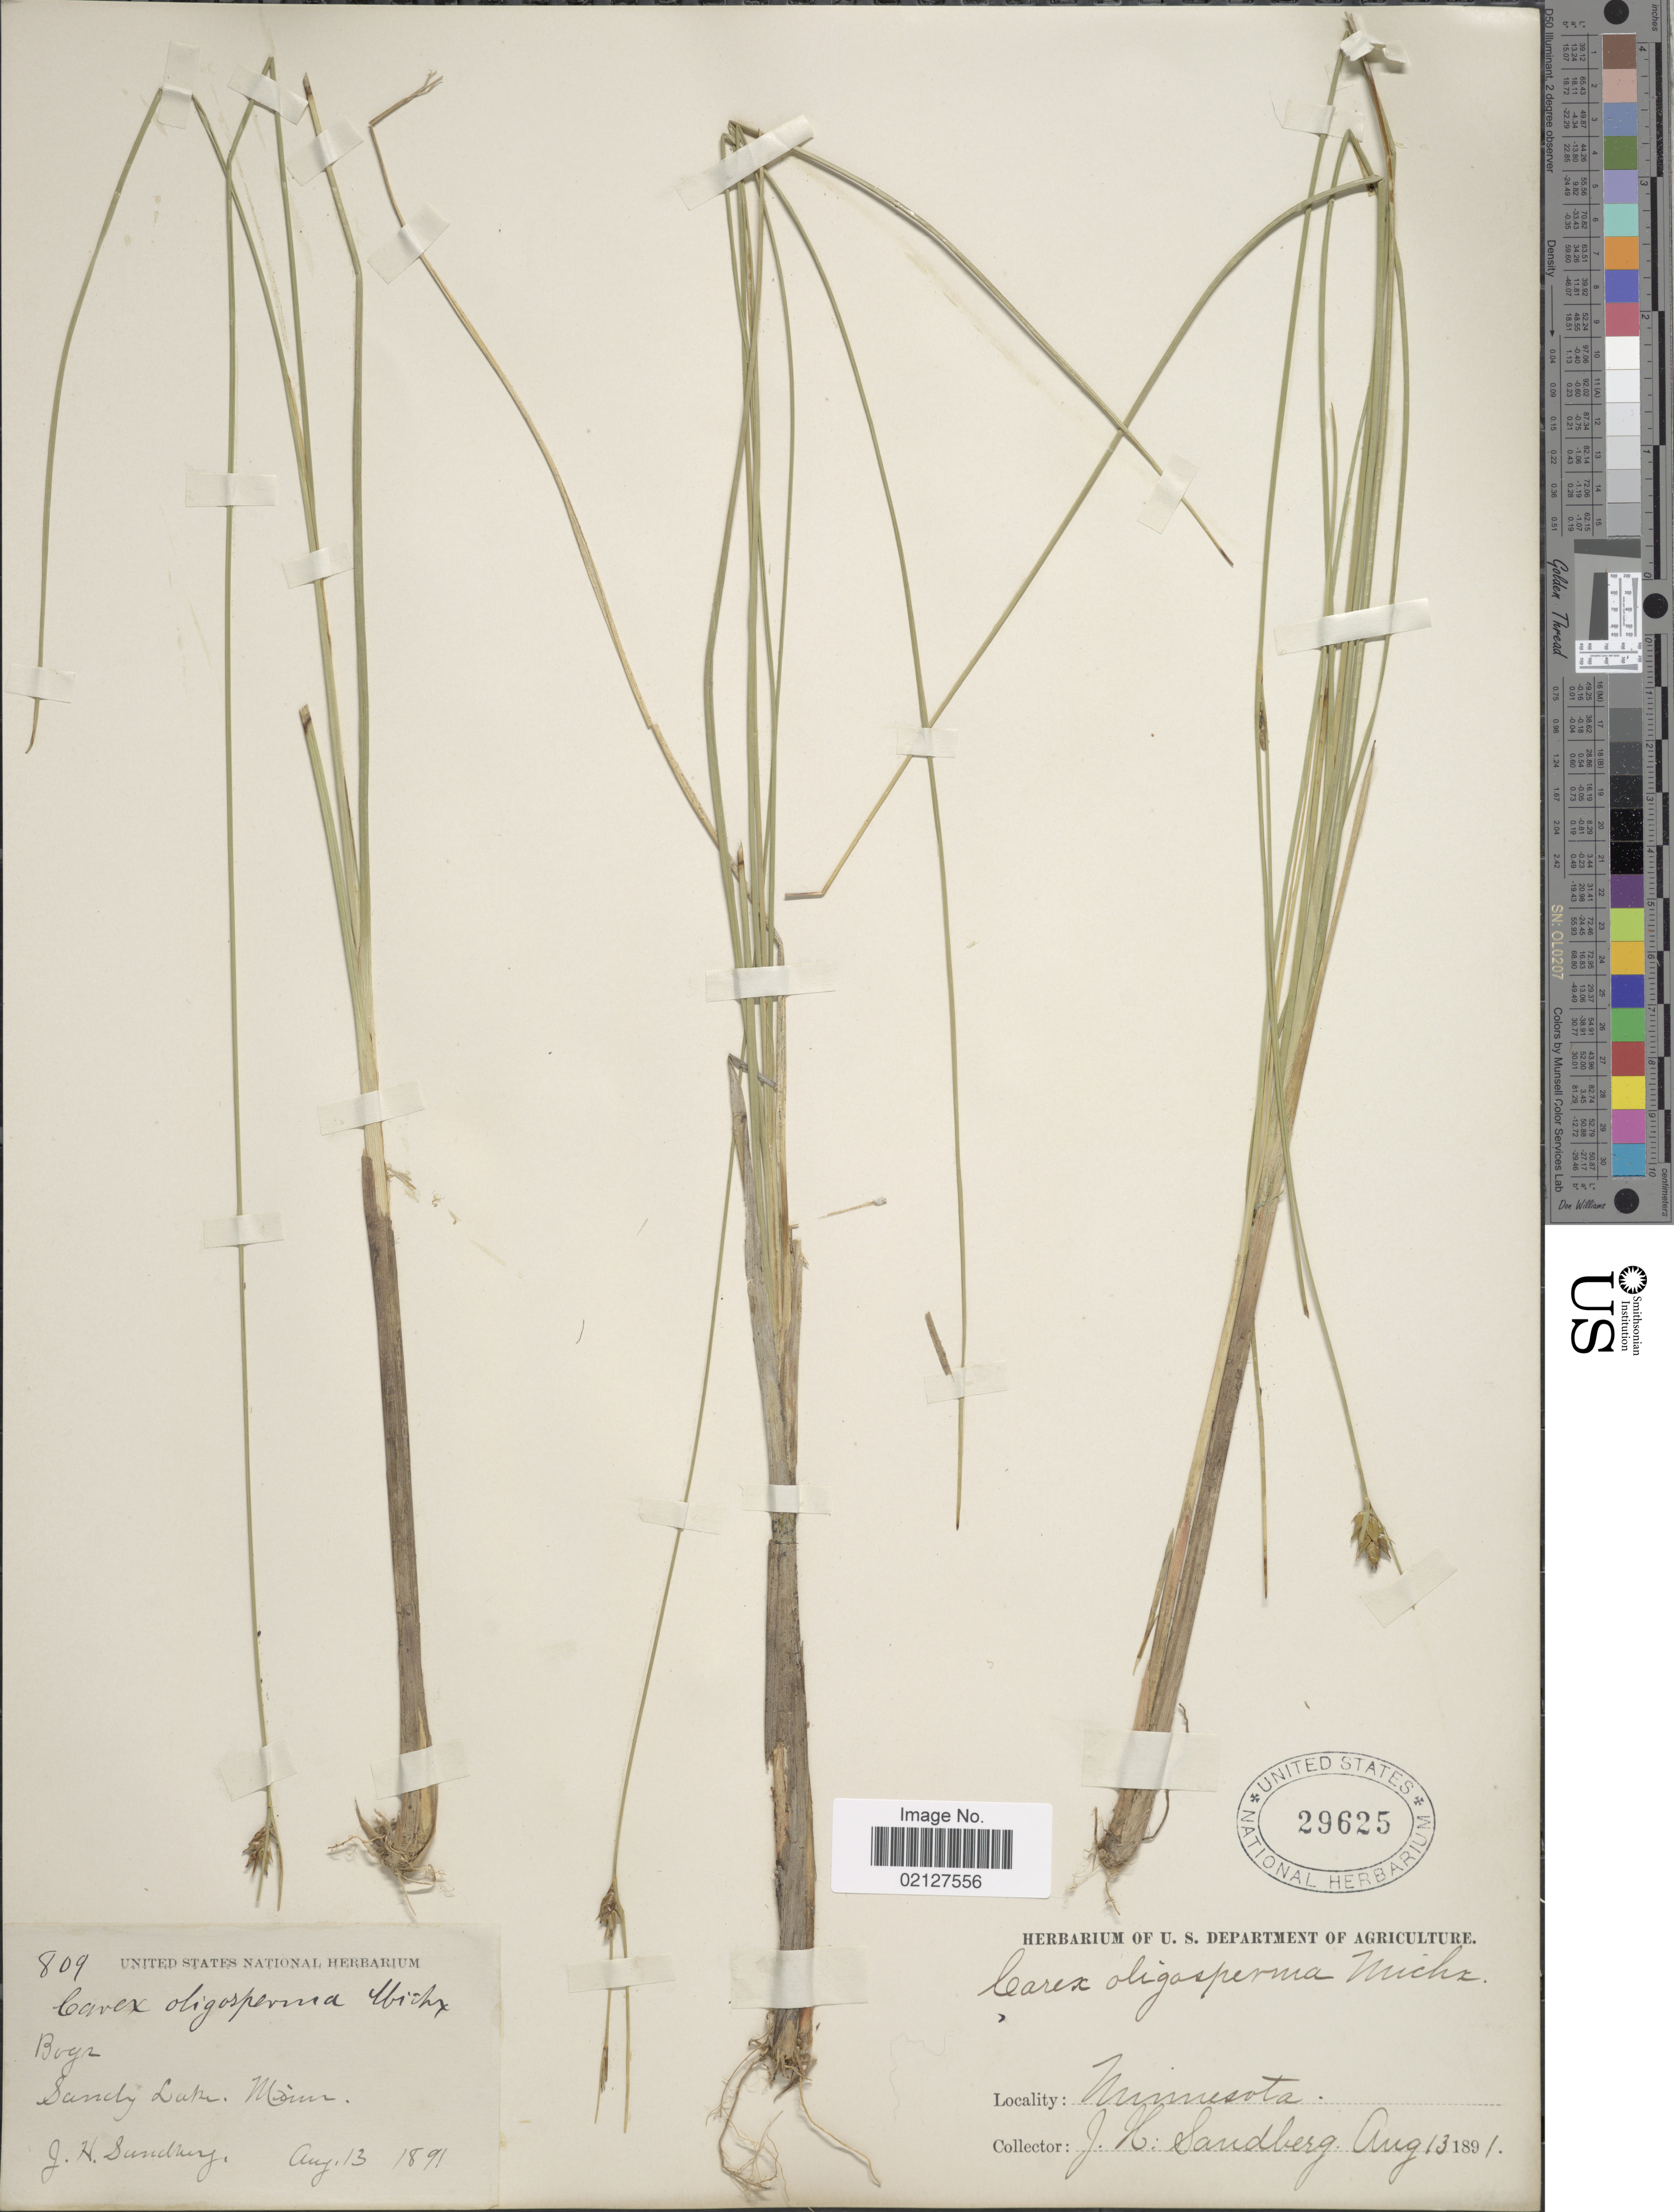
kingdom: Plantae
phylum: Tracheophyta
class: Liliopsida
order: Poales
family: Cyperaceae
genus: Carex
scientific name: Carex oligosperma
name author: Michx.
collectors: J. H. Sandberg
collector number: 809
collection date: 1891-08-13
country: United States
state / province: Minnesota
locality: Sandy lake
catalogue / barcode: US 29625